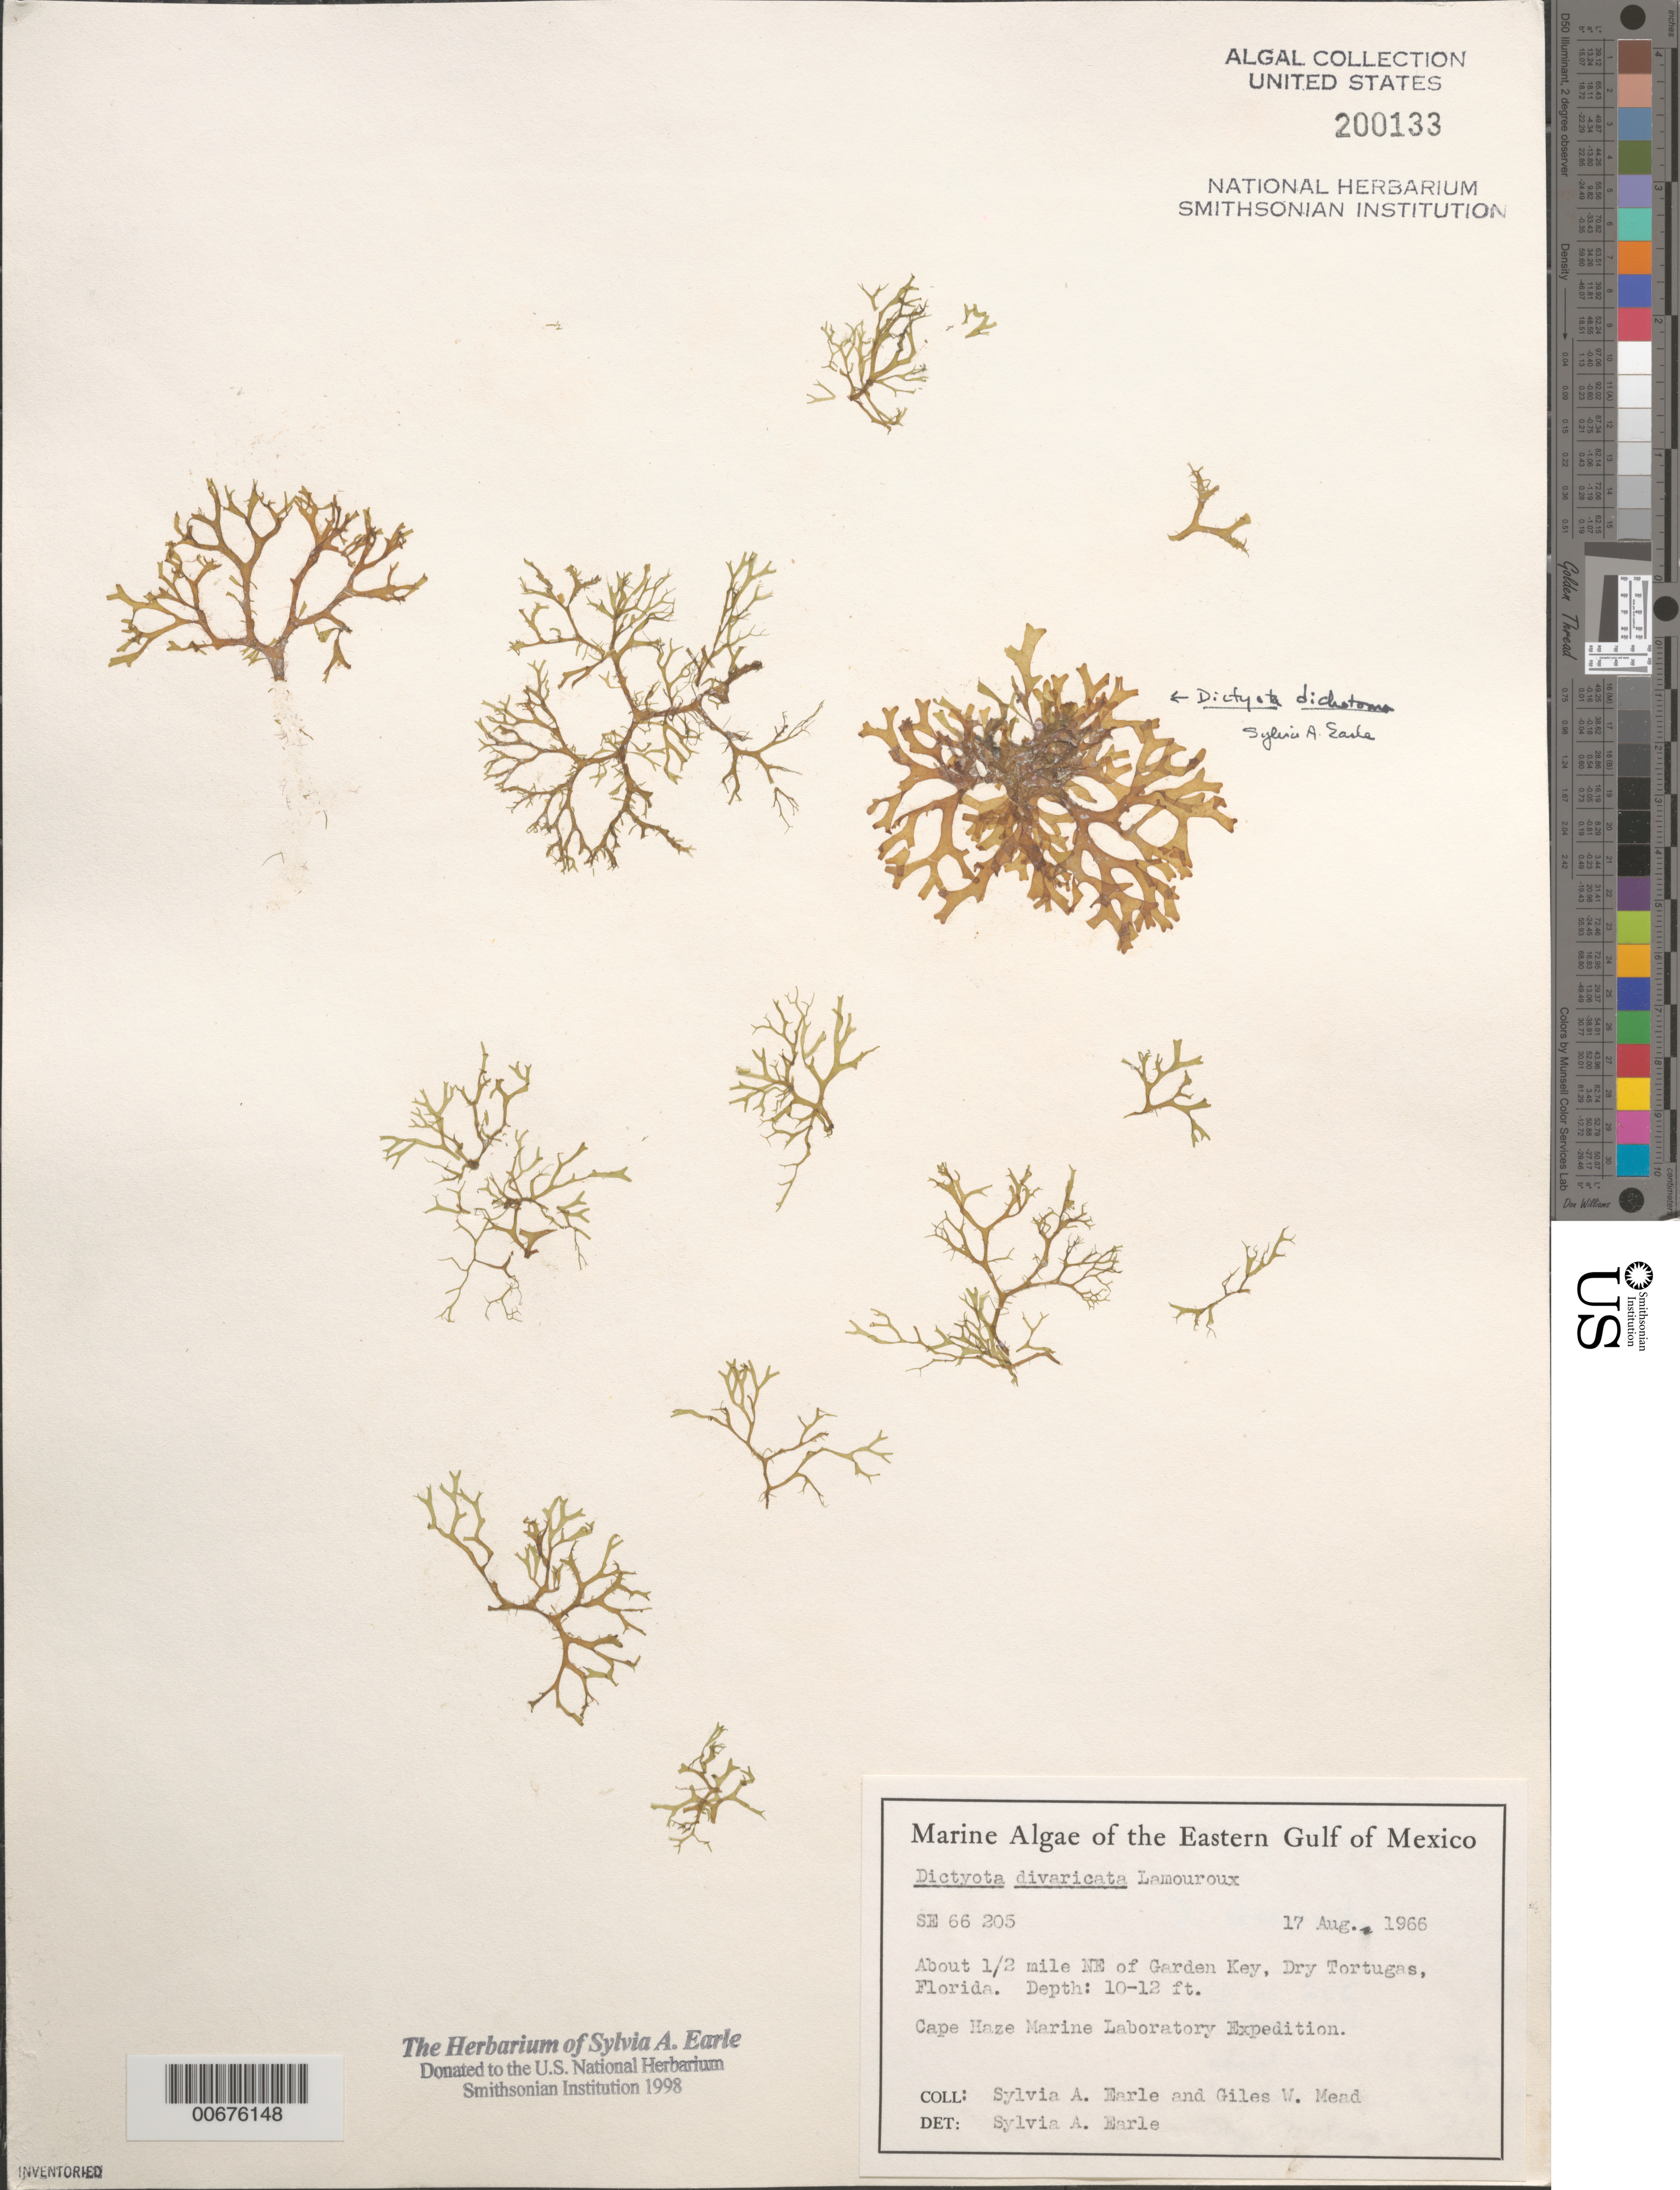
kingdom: Chromista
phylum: Ochrophyta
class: Phaeophyceae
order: Dictyotales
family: Dictyotaceae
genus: Dictyota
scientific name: Dictyota divaricata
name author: J.V.Lamouroux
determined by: Earle, S. A.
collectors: S. A. Earle & G. W. Mead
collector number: Se 66205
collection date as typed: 17 Aug 1966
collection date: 1966-08-17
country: United States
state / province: Florida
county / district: Monroe County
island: Dry Tortugas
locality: Ca. 0.5 mile northeast of Garden Key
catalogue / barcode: US 200133